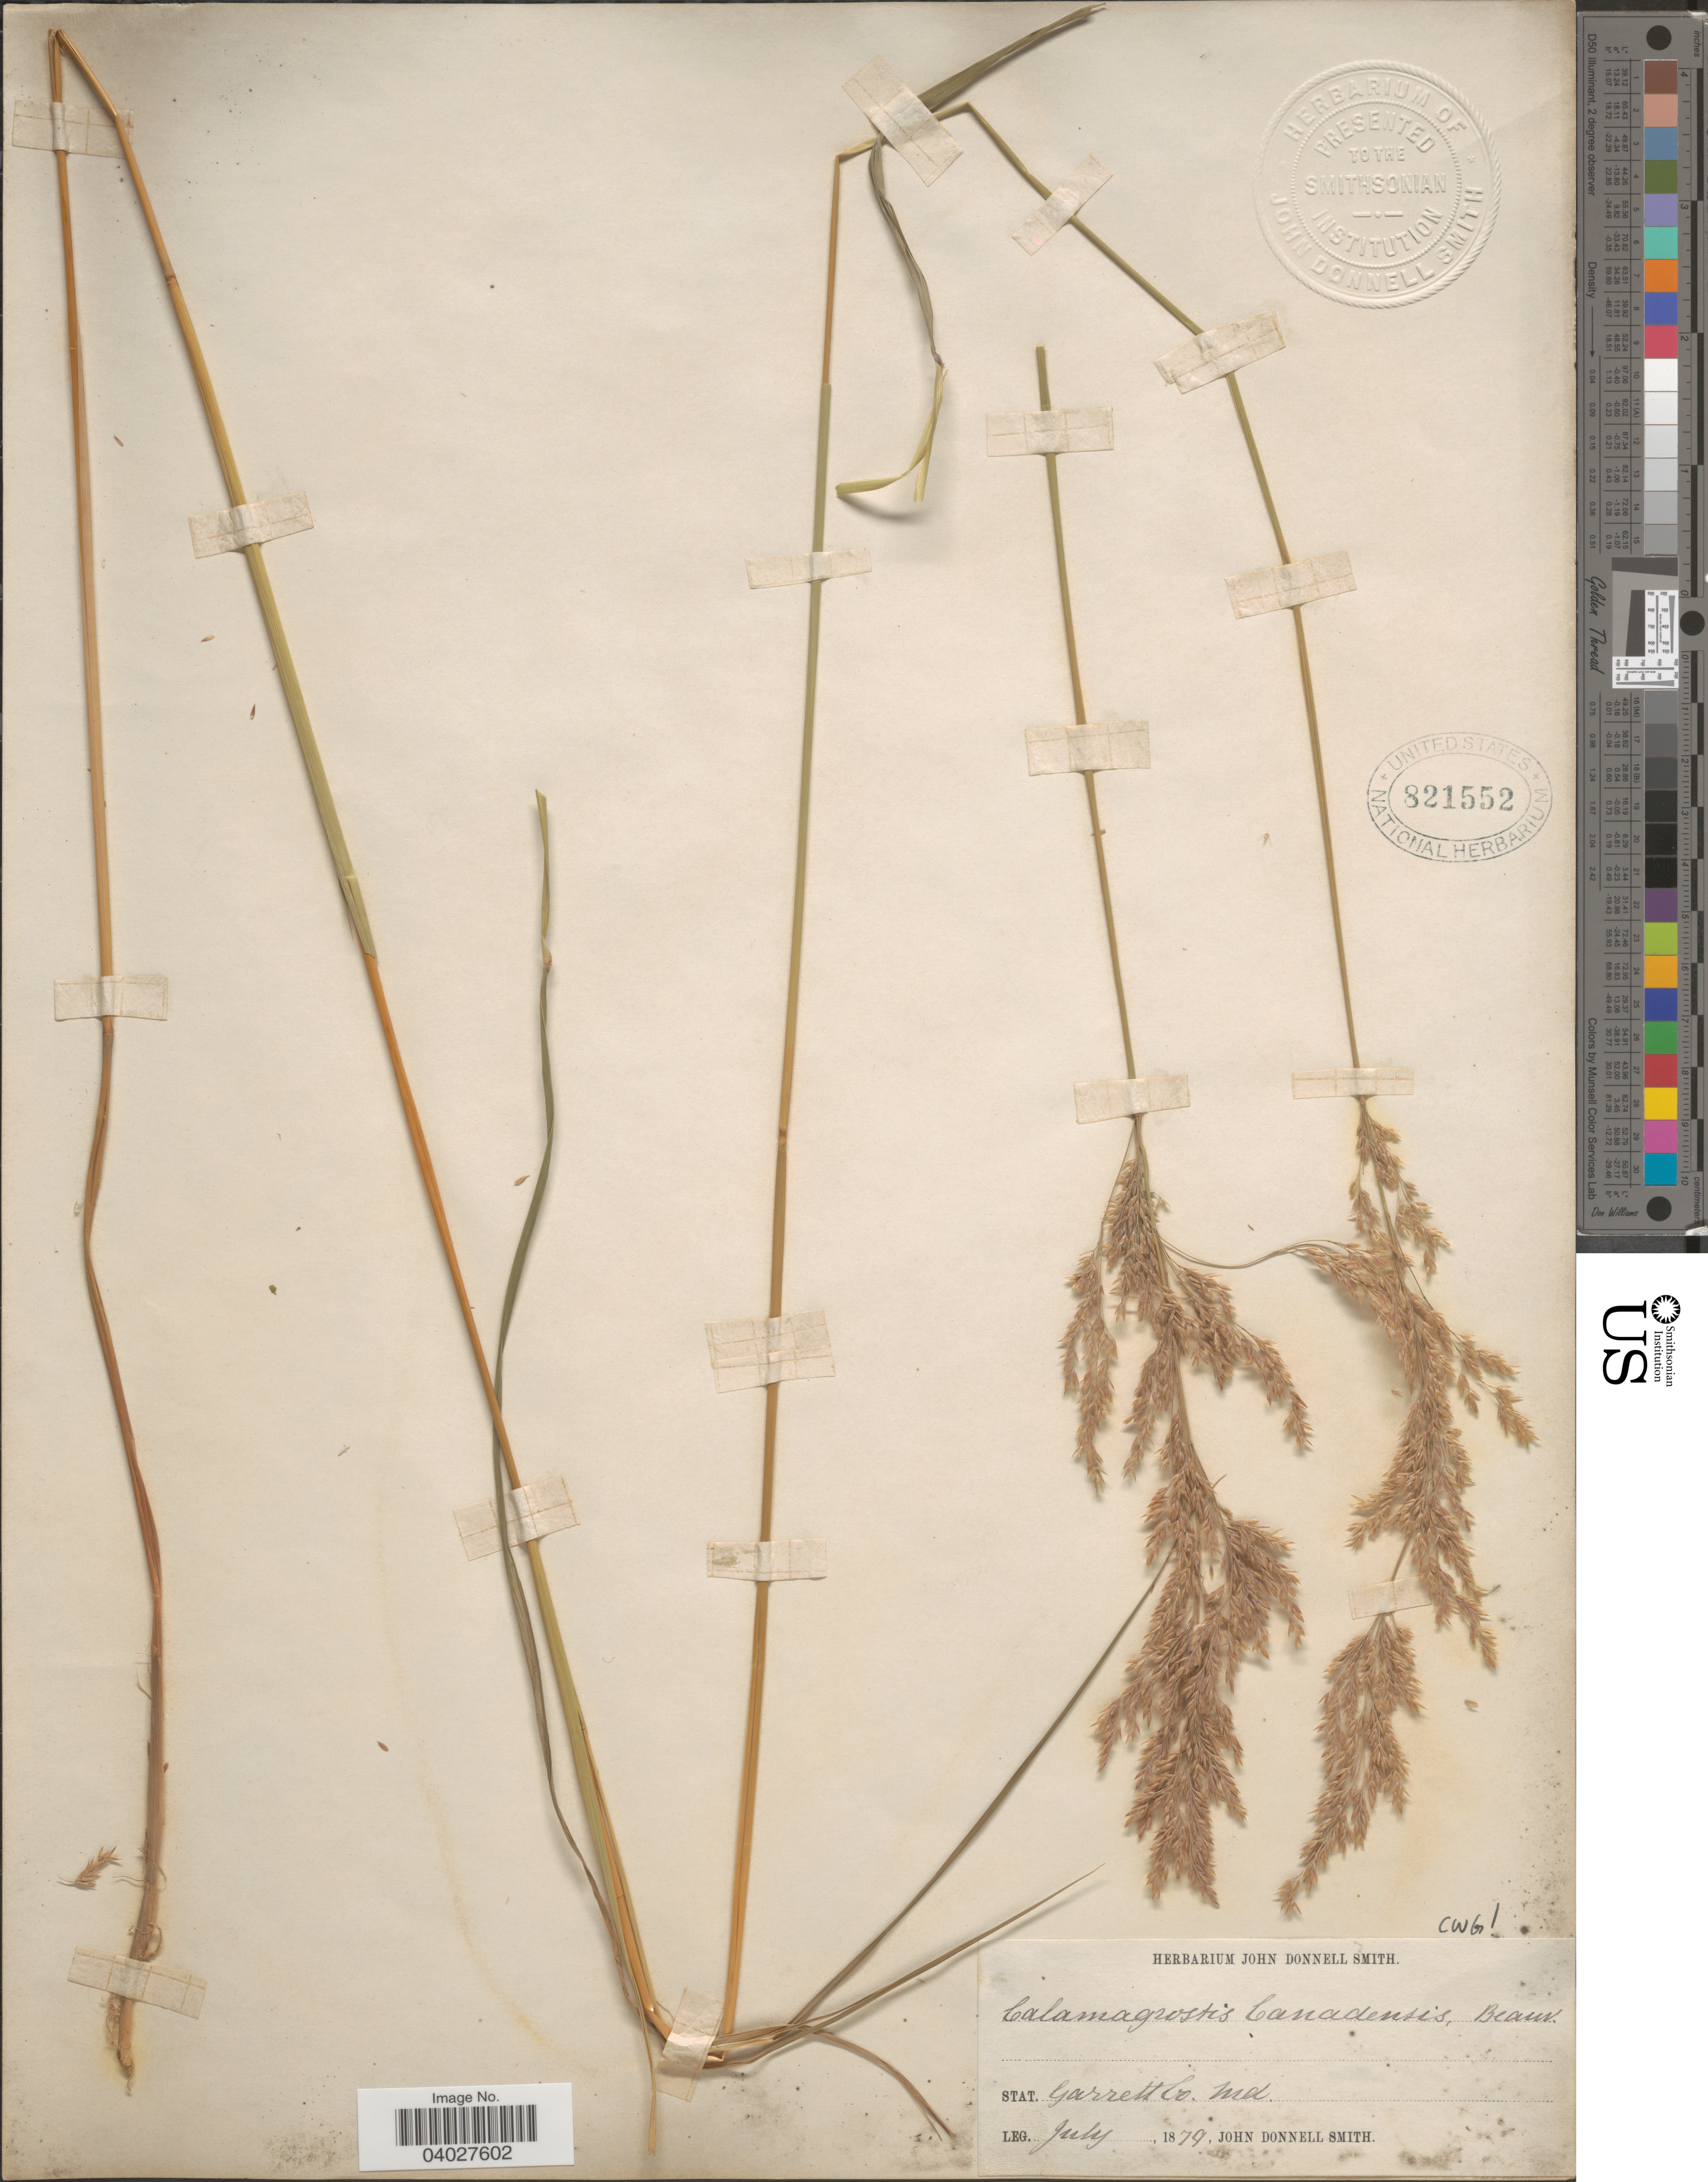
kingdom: Plantae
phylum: Tracheophyta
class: Liliopsida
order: Poales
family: Poaceae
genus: Calamagrostis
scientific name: Calamagrostis canadensis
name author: (Michx.) P. Beauv.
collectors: J. Donnell Smith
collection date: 1879-07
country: United States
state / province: Maryland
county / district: Garrett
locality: Stat. Garrett Co.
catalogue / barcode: US 821552